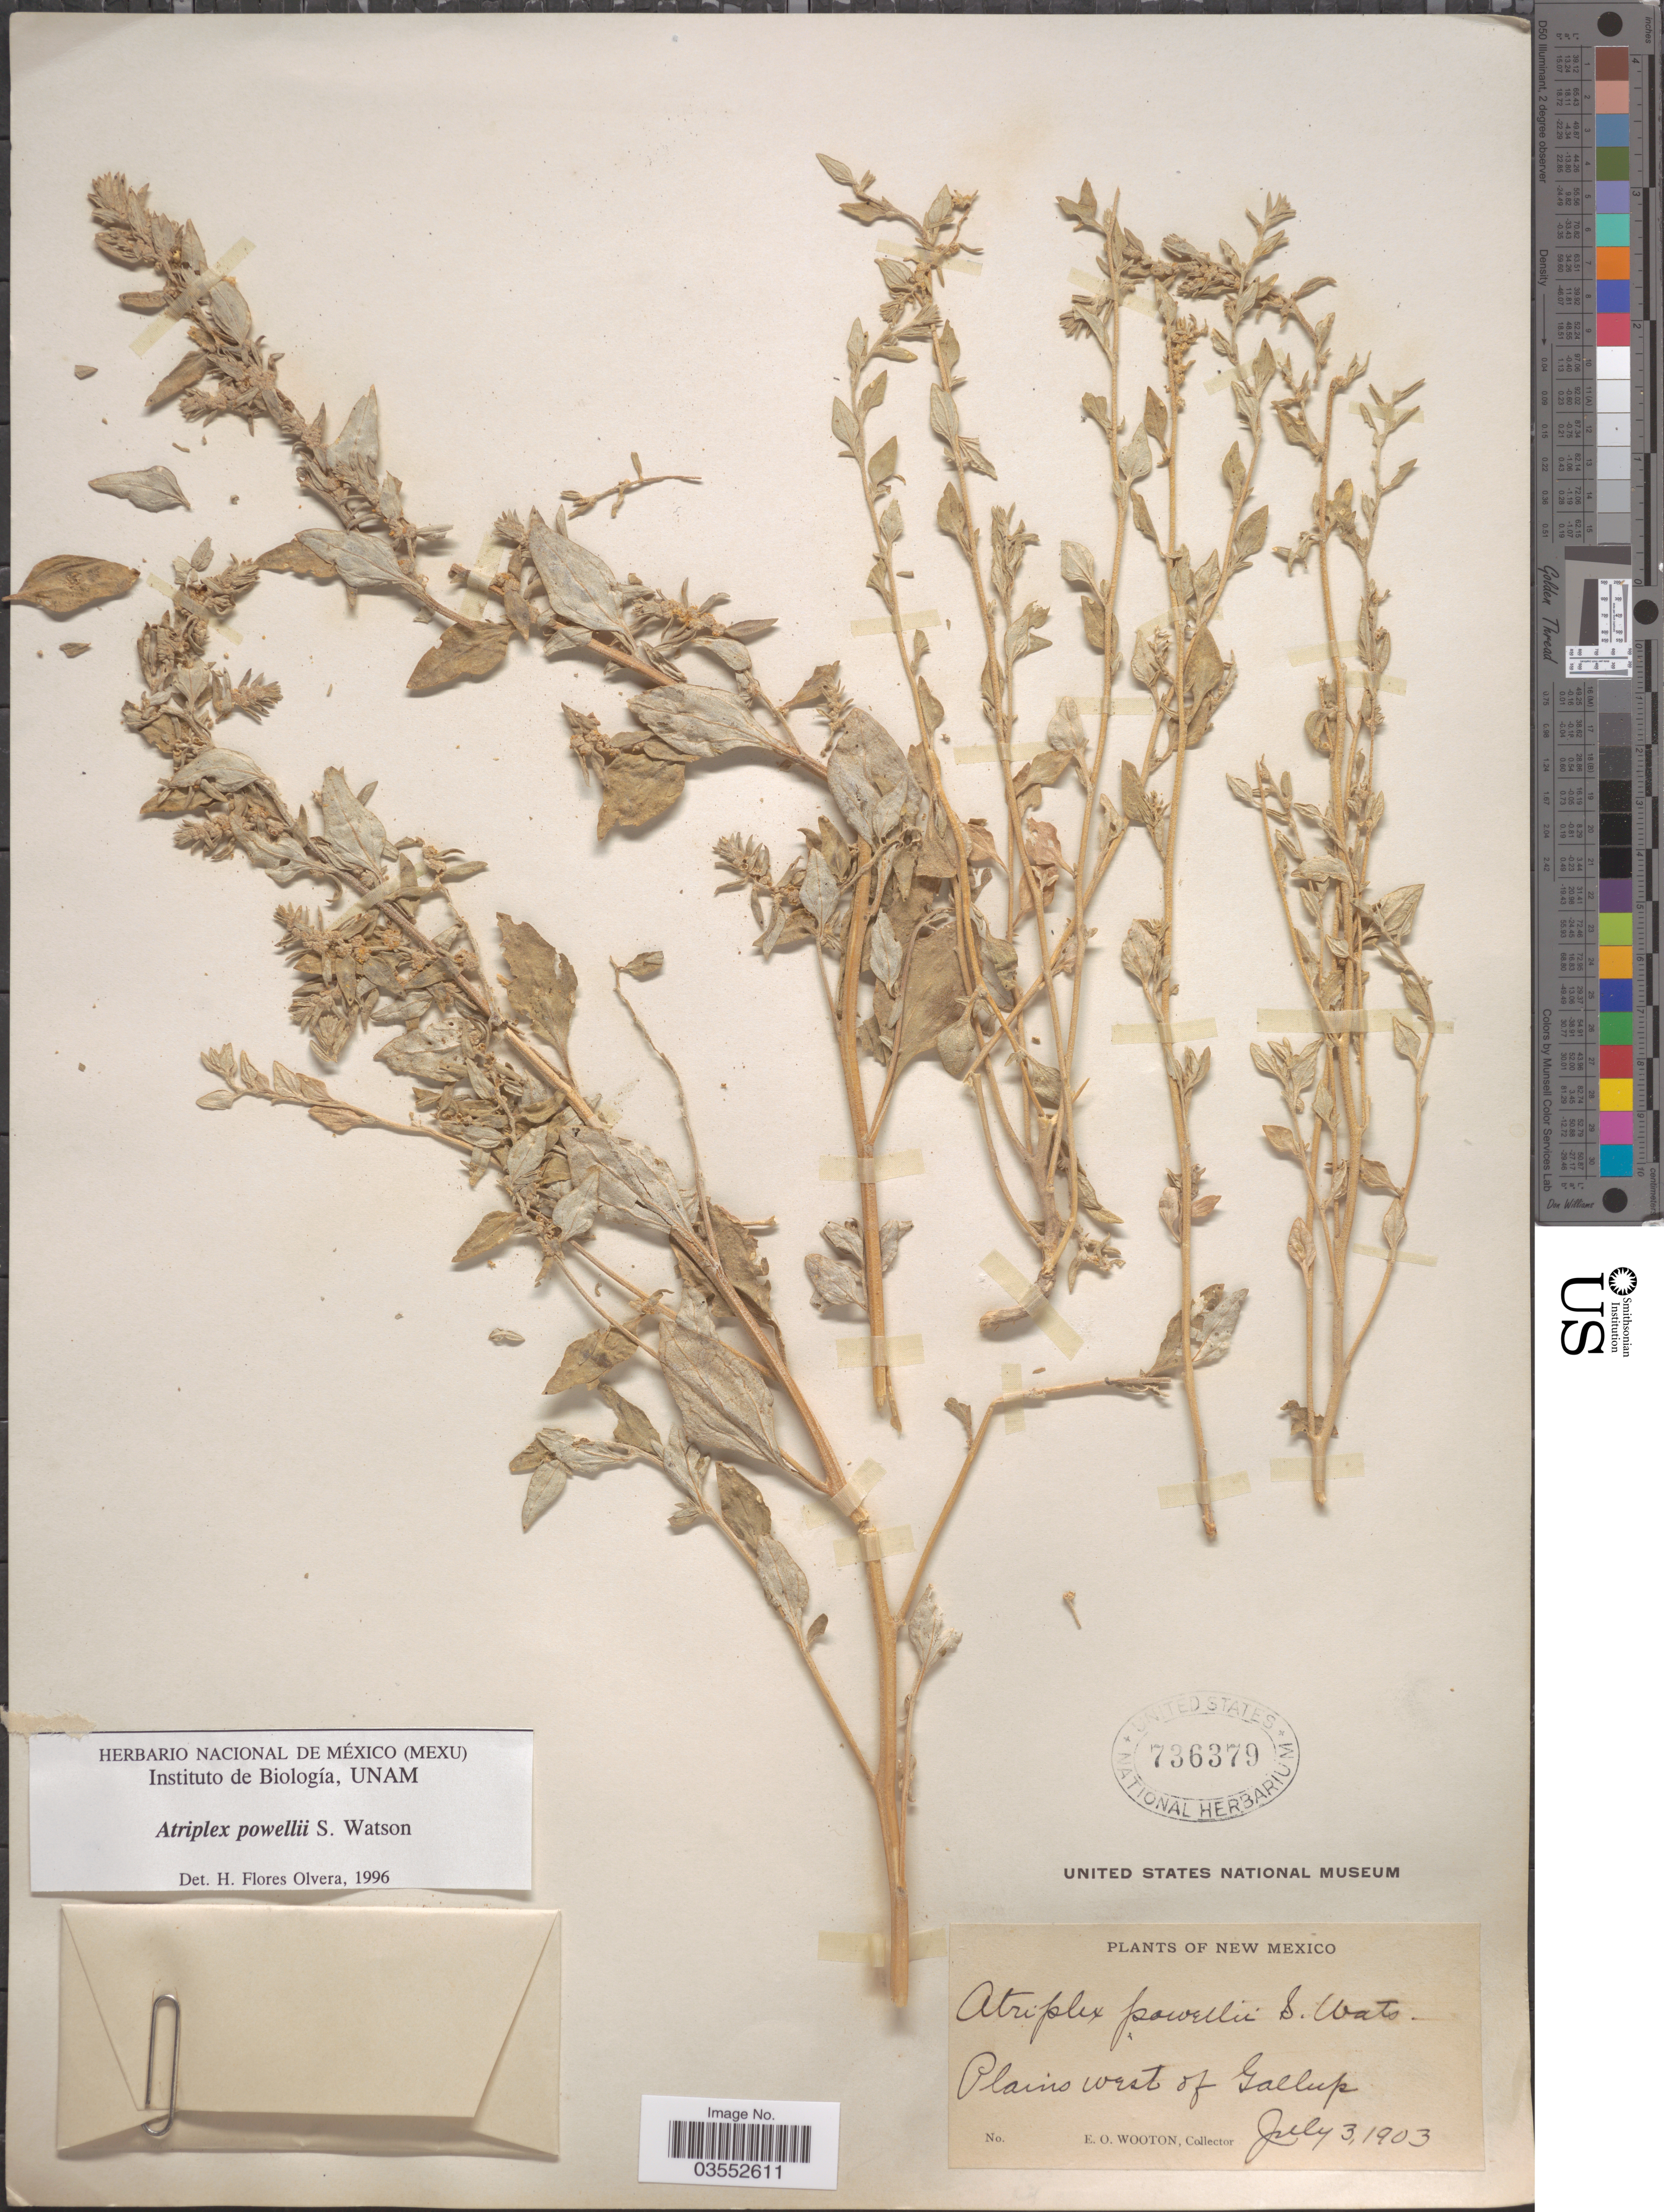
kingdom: Plantae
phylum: Tracheophyta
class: Magnoliopsida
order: Caryophyllales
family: Amaranthaceae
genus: Atriplex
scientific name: Atriplex powellii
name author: S. Watson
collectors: E. O. Wooton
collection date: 1903-07-03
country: United States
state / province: New Mexico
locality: Plains west of Gallup.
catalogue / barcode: US 736379